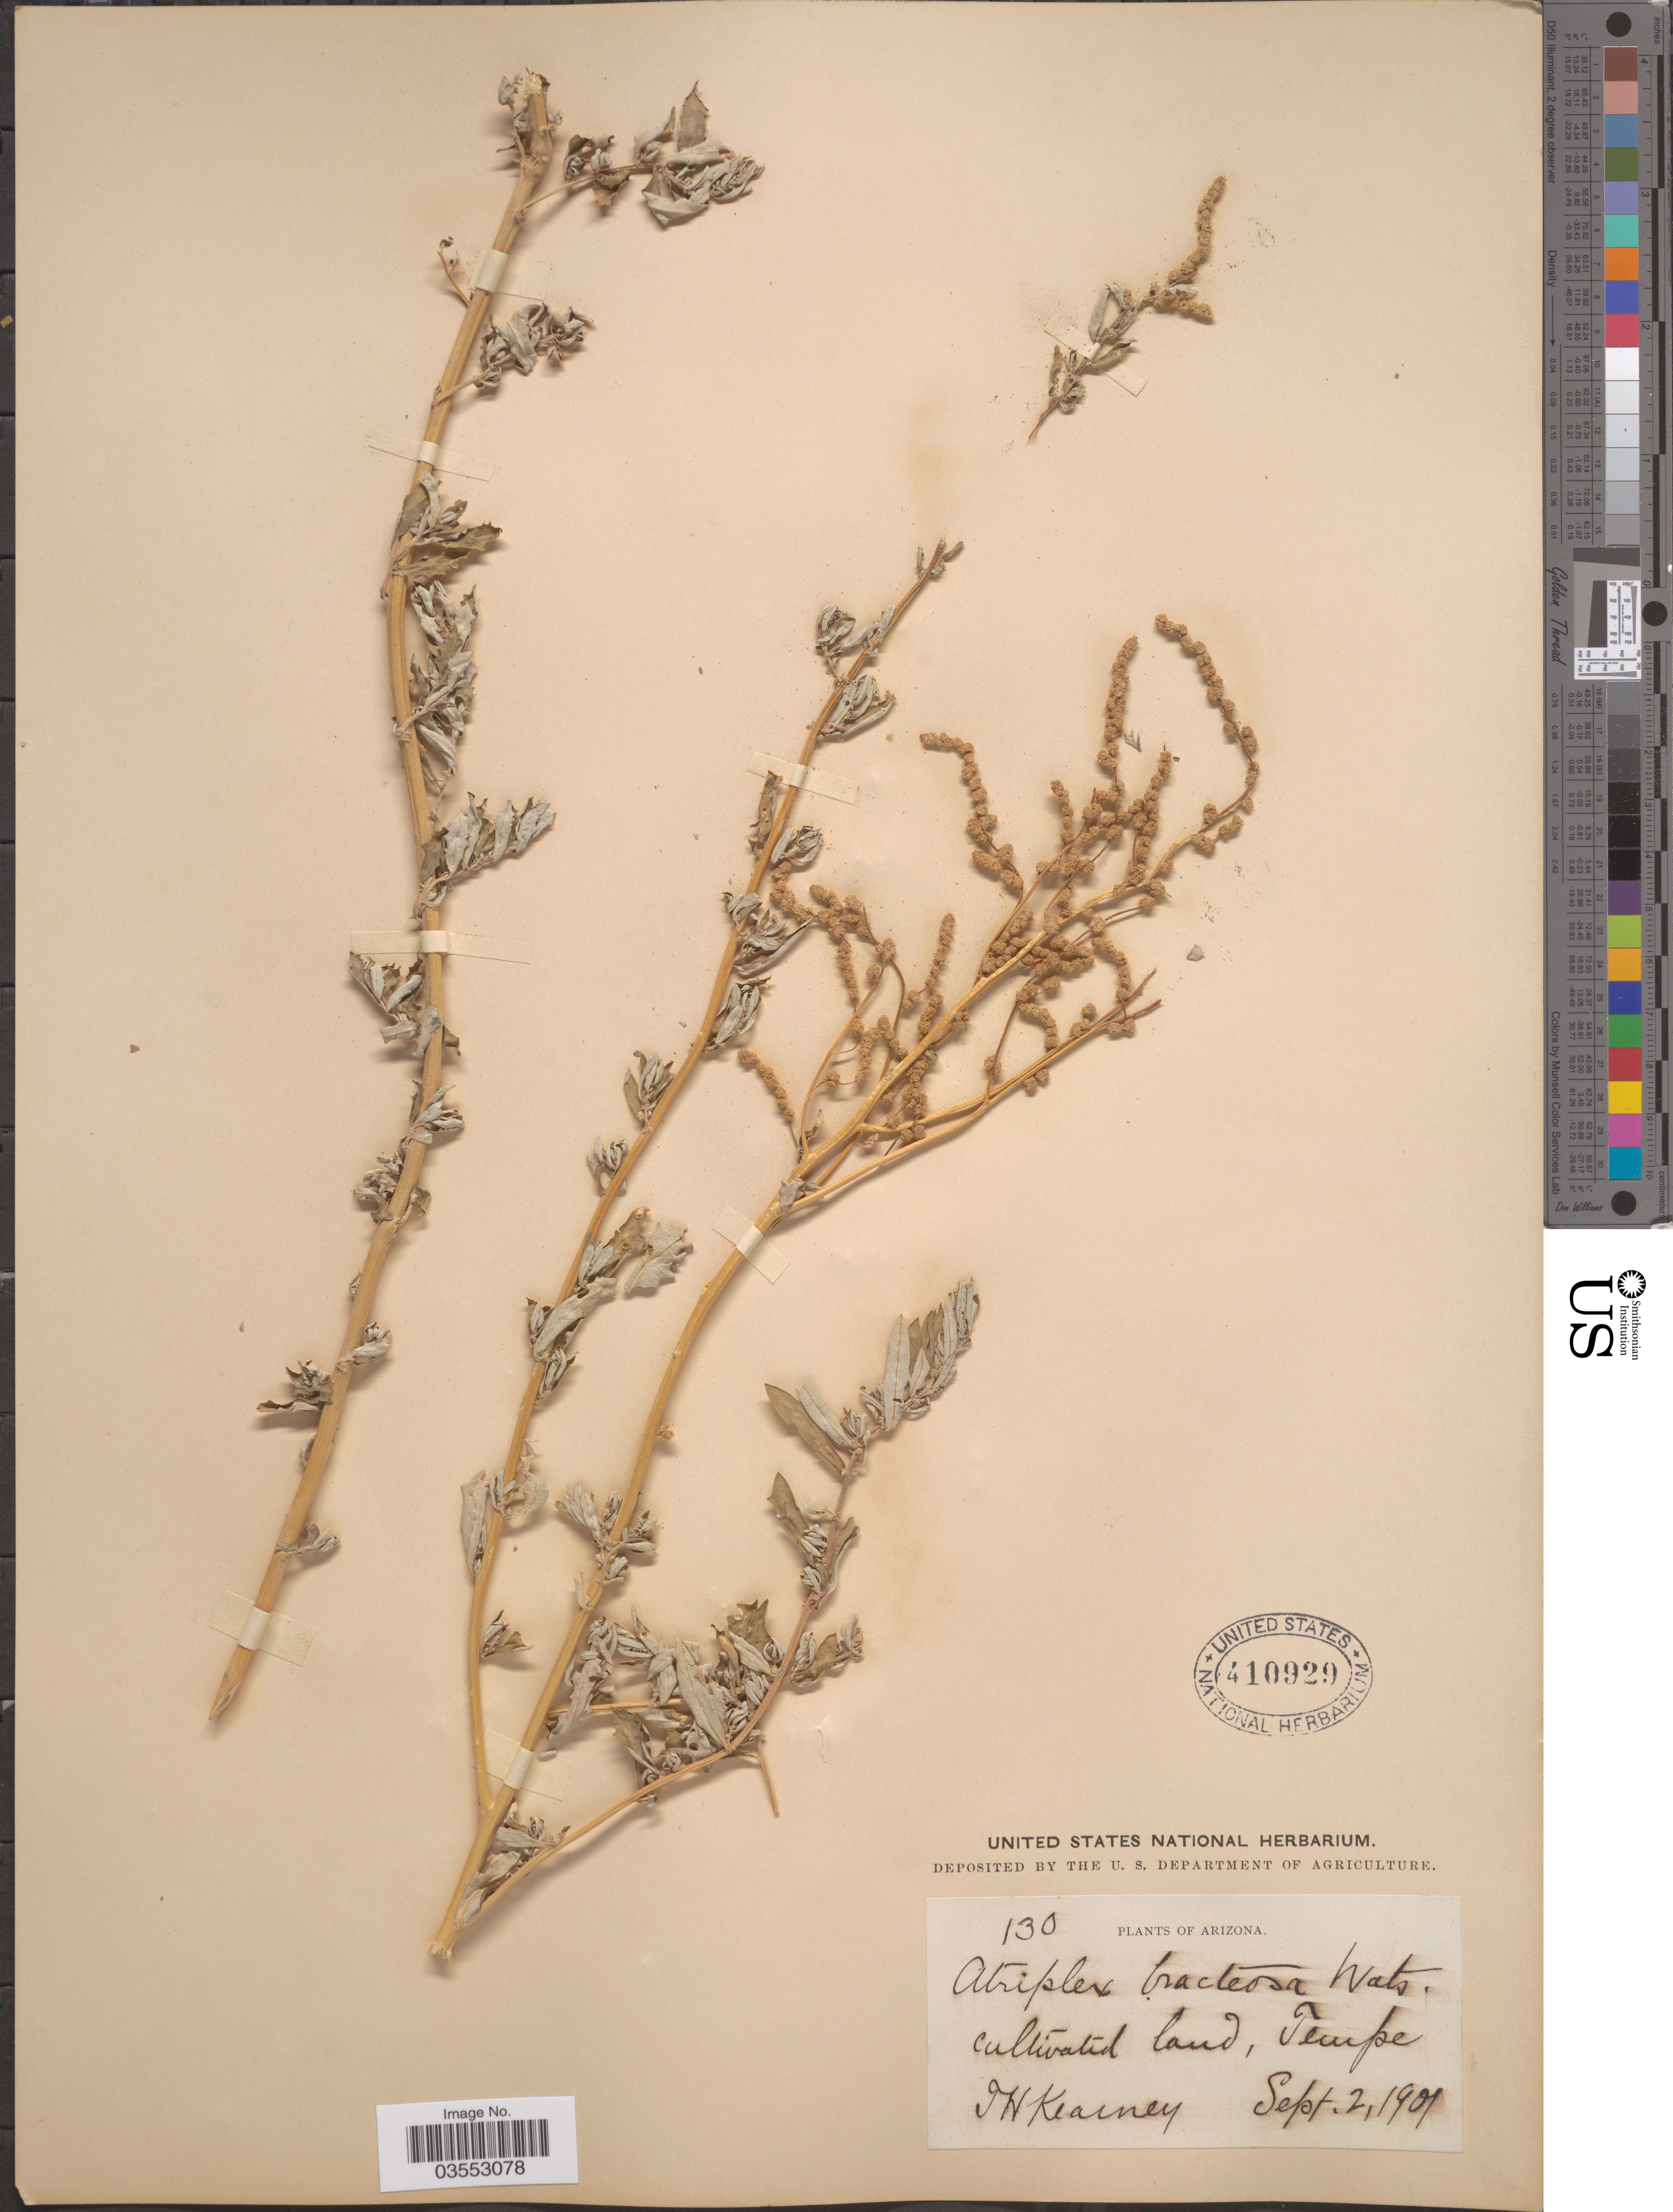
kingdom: Plantae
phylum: Tracheophyta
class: Magnoliopsida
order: Caryophyllales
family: Amaranthaceae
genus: Atriplex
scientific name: Atriplex wrightii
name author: S. Watson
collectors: T. H. Kearney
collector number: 130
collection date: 1901-09-02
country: United States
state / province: Arizona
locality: Cultivated land, Tempe.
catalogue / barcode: US 410929